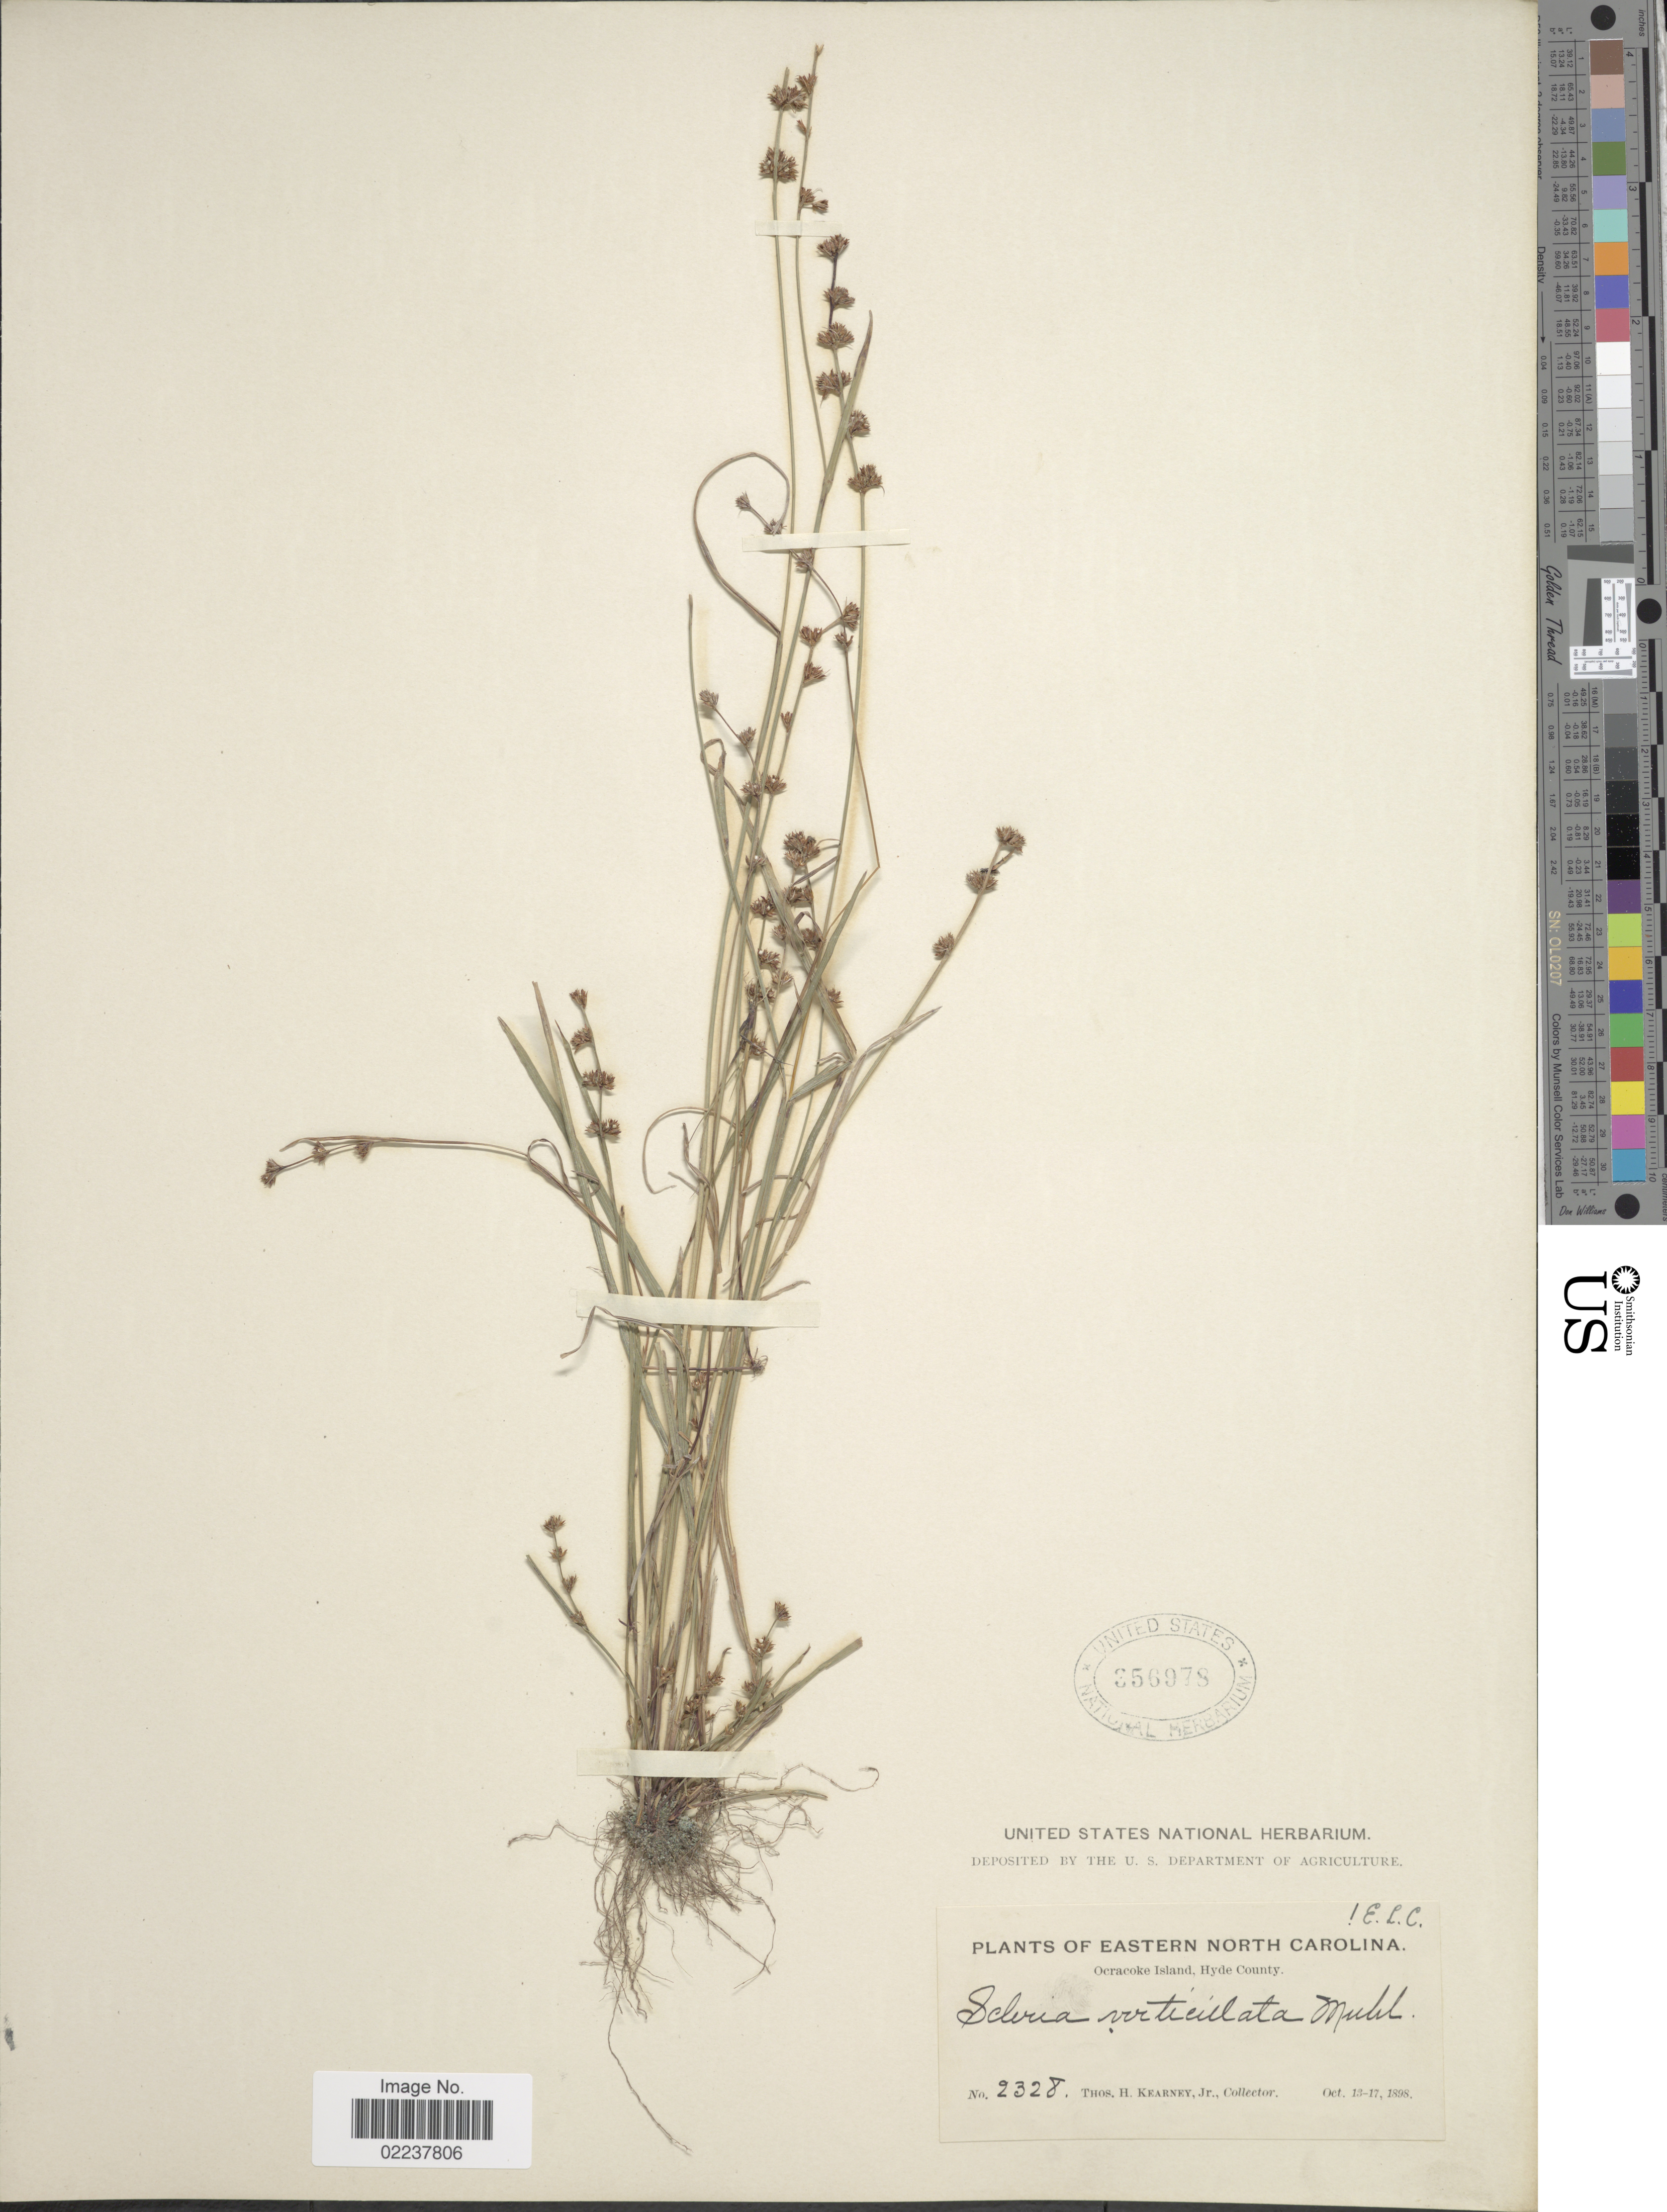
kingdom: Plantae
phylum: Tracheophyta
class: Liliopsida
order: Poales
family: Cyperaceae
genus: Scleria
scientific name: Scleria verticillata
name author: Muhl. ex Willd.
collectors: T. H. Kearney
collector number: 2328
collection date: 1898-10-13/1898-10-17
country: United States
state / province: North Carolina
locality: Eastern North Carolina, Ocracoke Island Hyde County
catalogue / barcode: US 356978